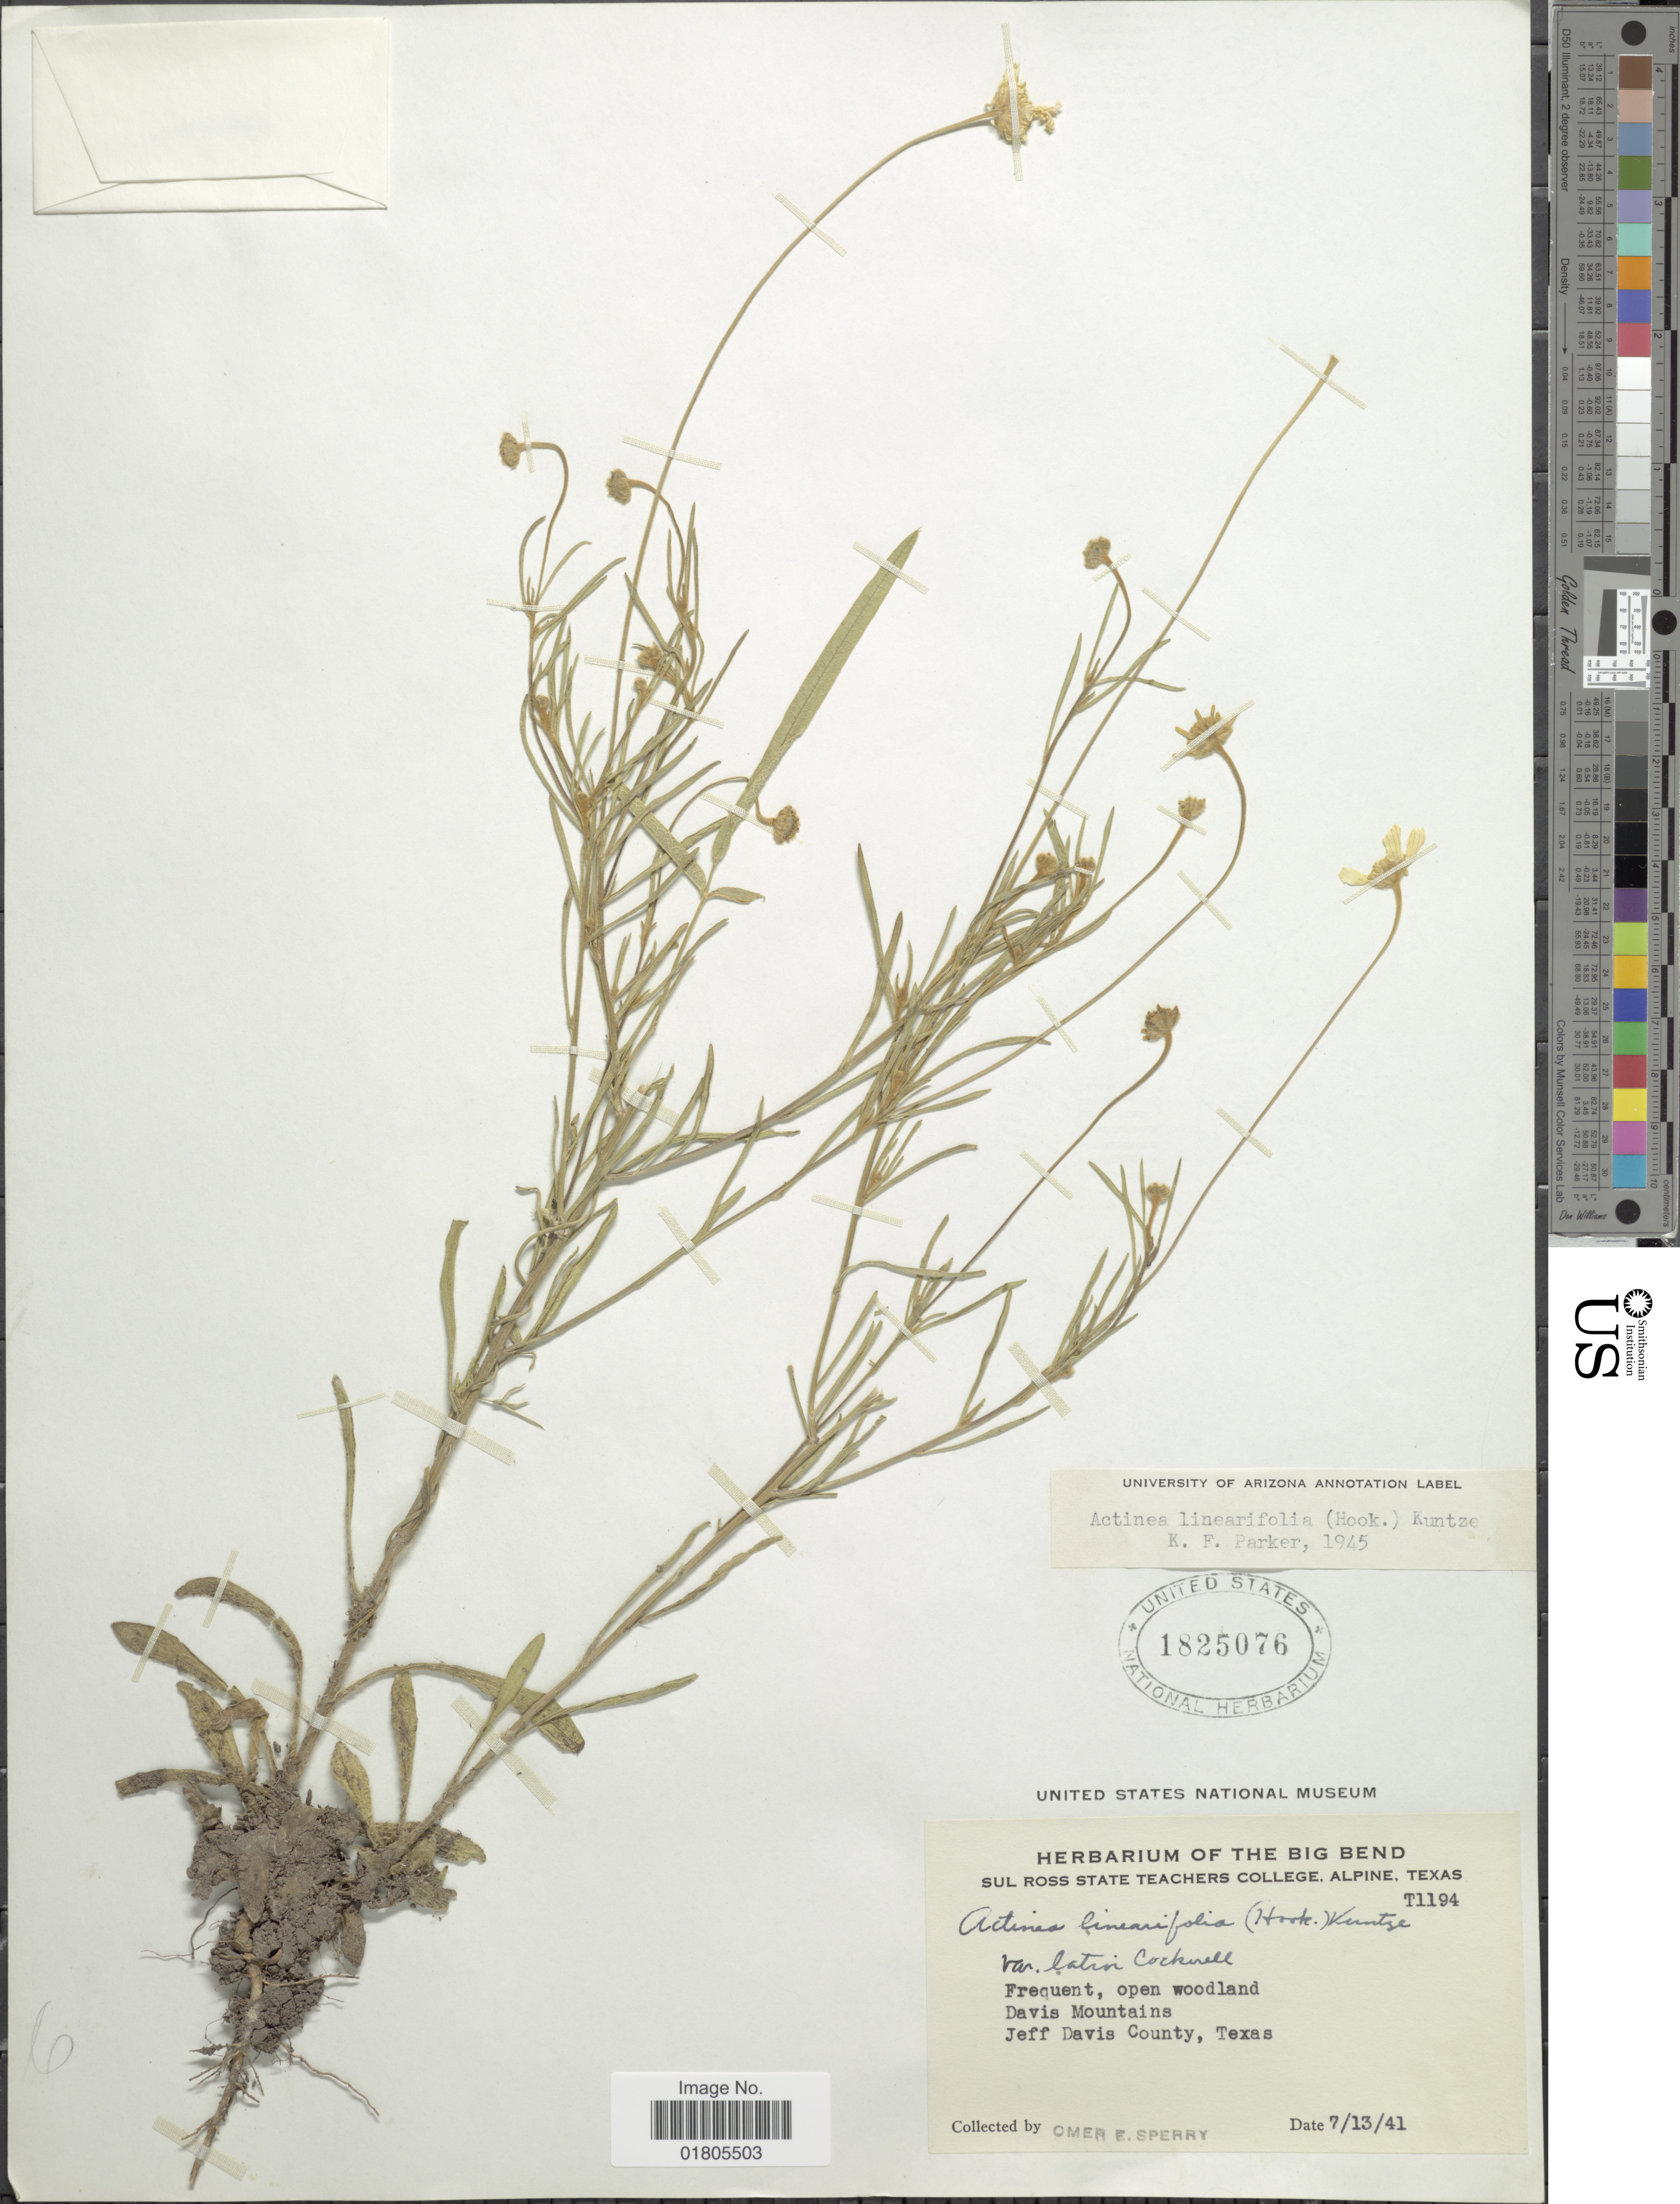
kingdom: Plantae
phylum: Tracheophyta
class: Magnoliopsida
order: Asterales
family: Asteraceae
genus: Actinea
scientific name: Actinea linearifolia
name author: (Hook.) Kuntze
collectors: O. E. Sperry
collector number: T1194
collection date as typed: Transcribed d/m/y: 13/7/41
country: United States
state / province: Texas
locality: Frequent, open woodland. Davis Mountains. Jeff Davis County, Texas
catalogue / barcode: US 1825076